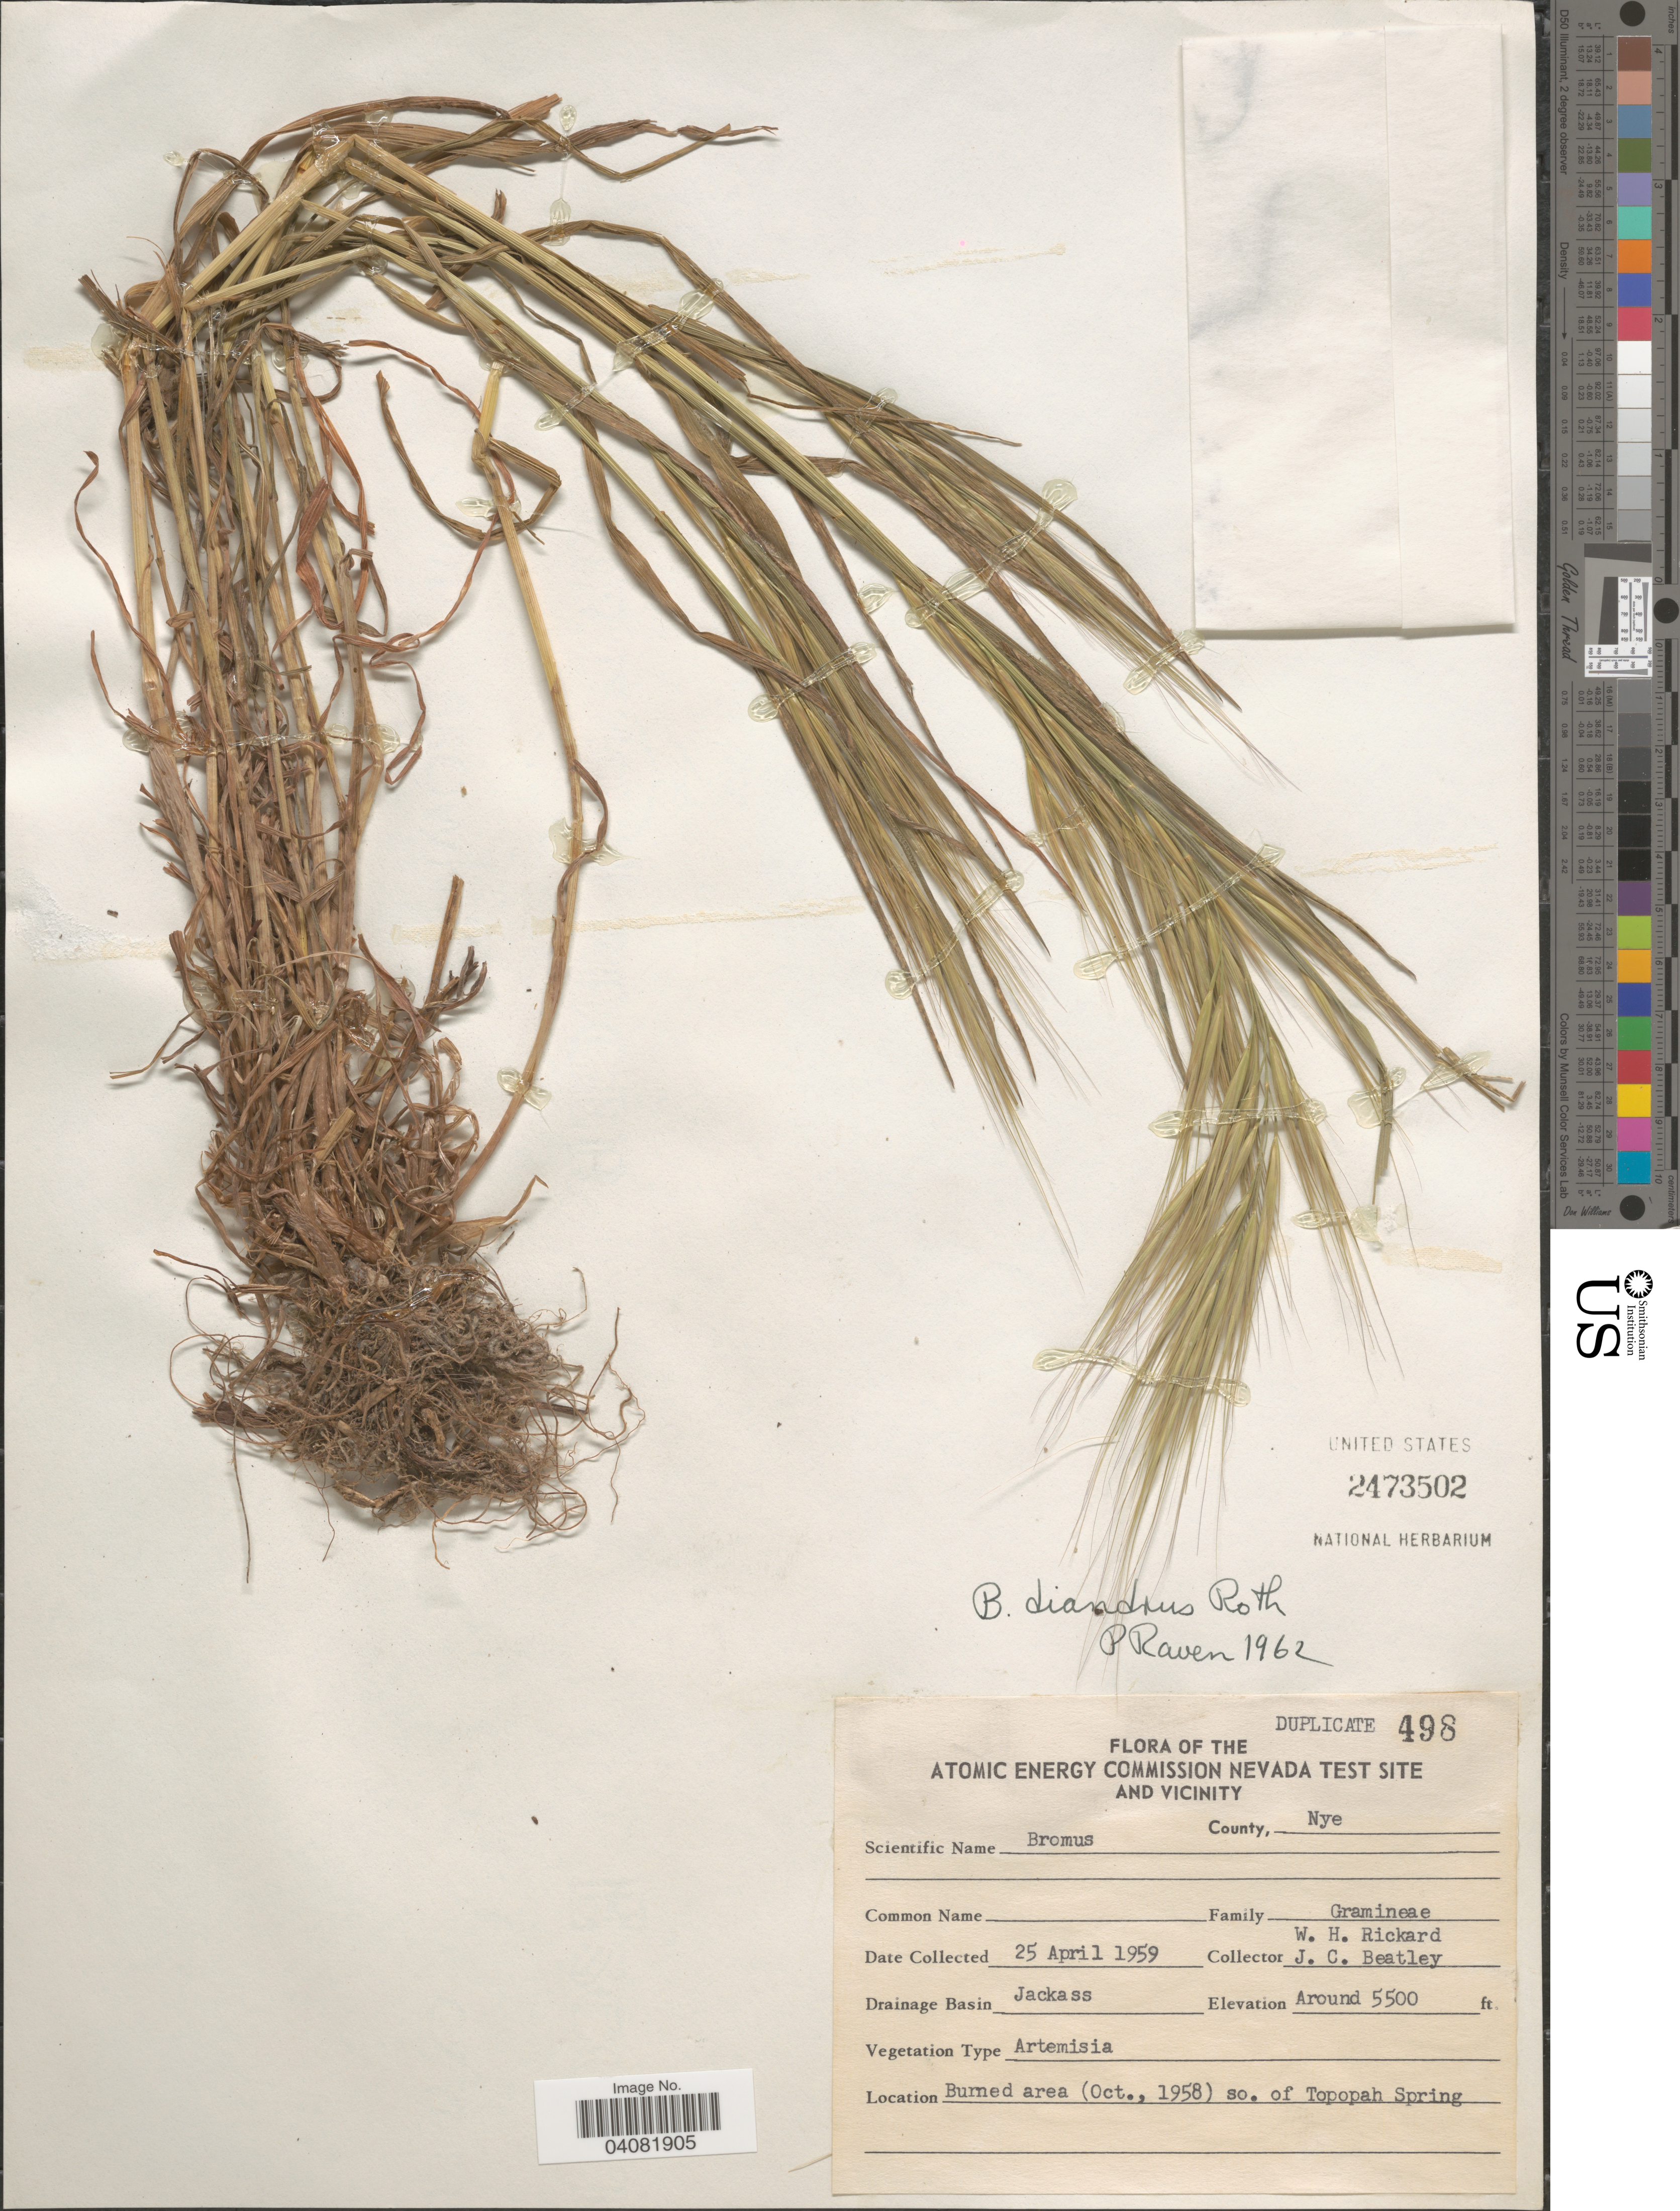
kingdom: Plantae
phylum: Tracheophyta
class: Liliopsida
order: Poales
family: Poaceae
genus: Bromus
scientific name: Bromus diandrus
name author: Roth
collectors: W. Rickard & J. C. Beatley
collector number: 498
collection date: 1959-04-25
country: United States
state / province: Nevada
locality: The Atomic Energy Commission Nevada Test Site and Vicinity. County Nye. Burned area (Oct., 1958) so. of Topopah Spring.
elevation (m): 1676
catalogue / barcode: US 2473502